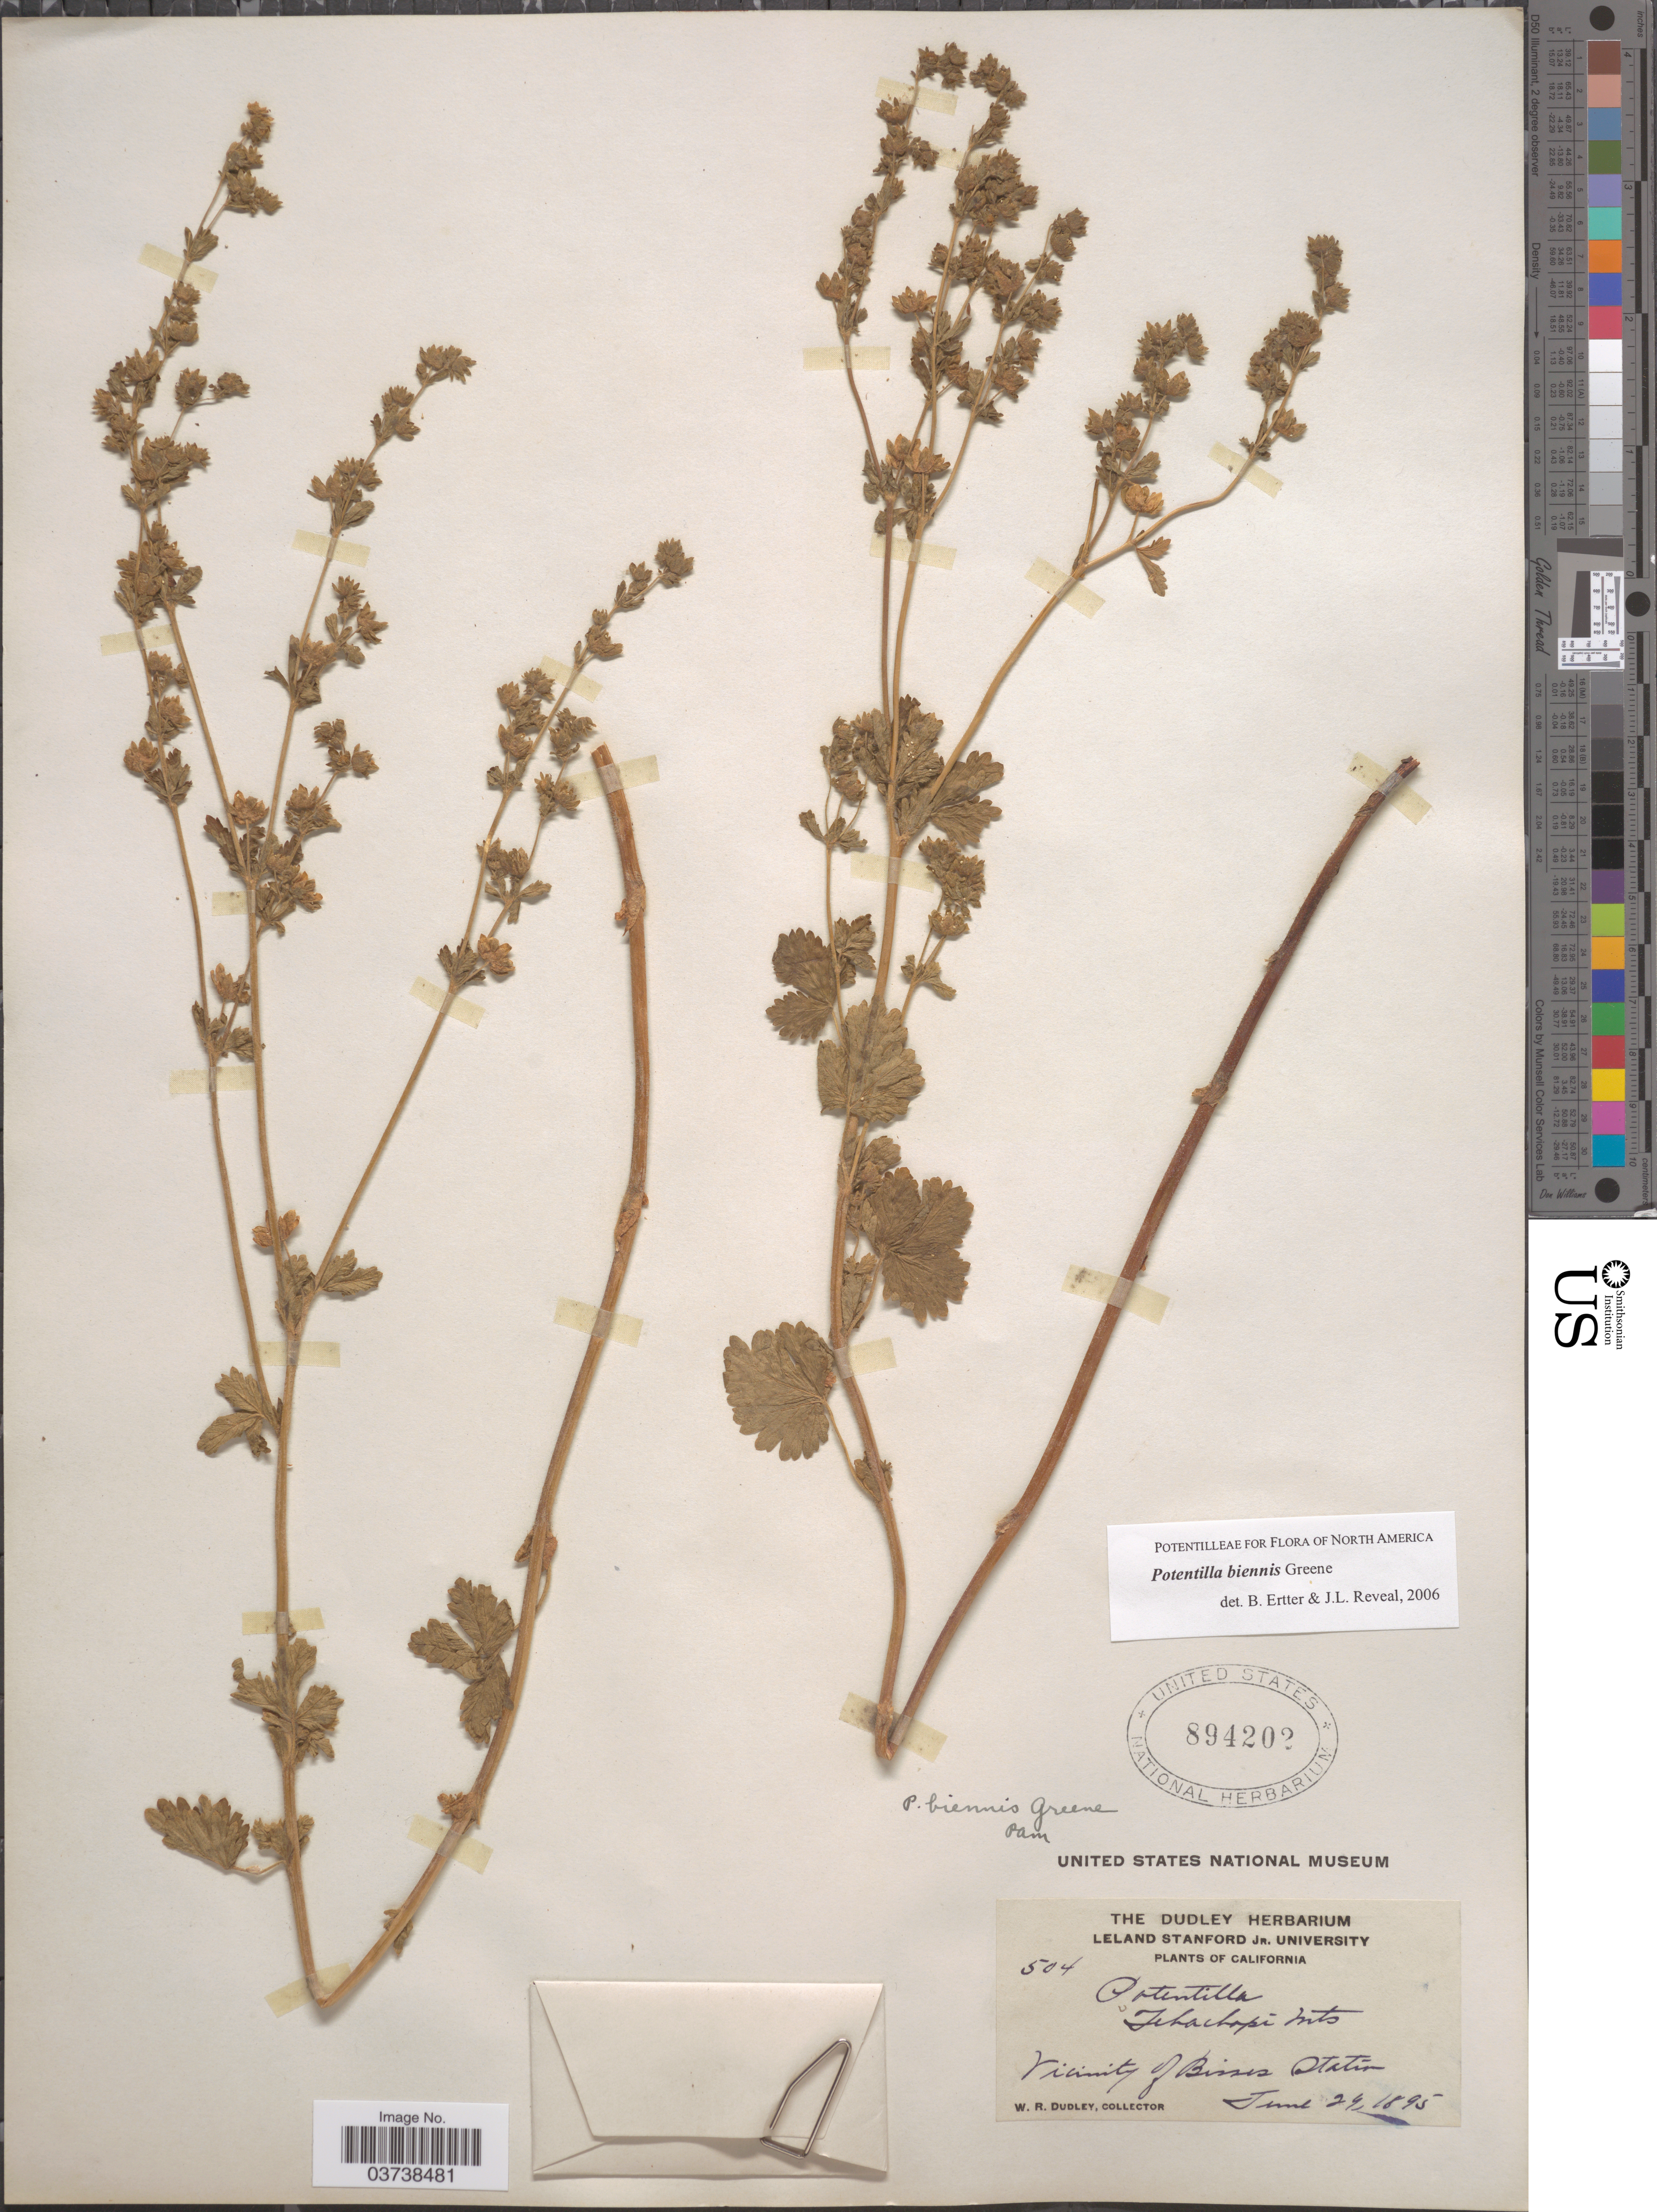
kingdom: Plantae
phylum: Tracheophyta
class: Magnoliopsida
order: Rosales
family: Rosaceae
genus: Potentilla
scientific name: Potentilla biennis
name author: Greene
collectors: W. Dudley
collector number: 504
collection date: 1895-06-24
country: United States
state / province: California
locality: Tehachapi Mts. Vicinity of Bisses Station.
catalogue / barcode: US 894202